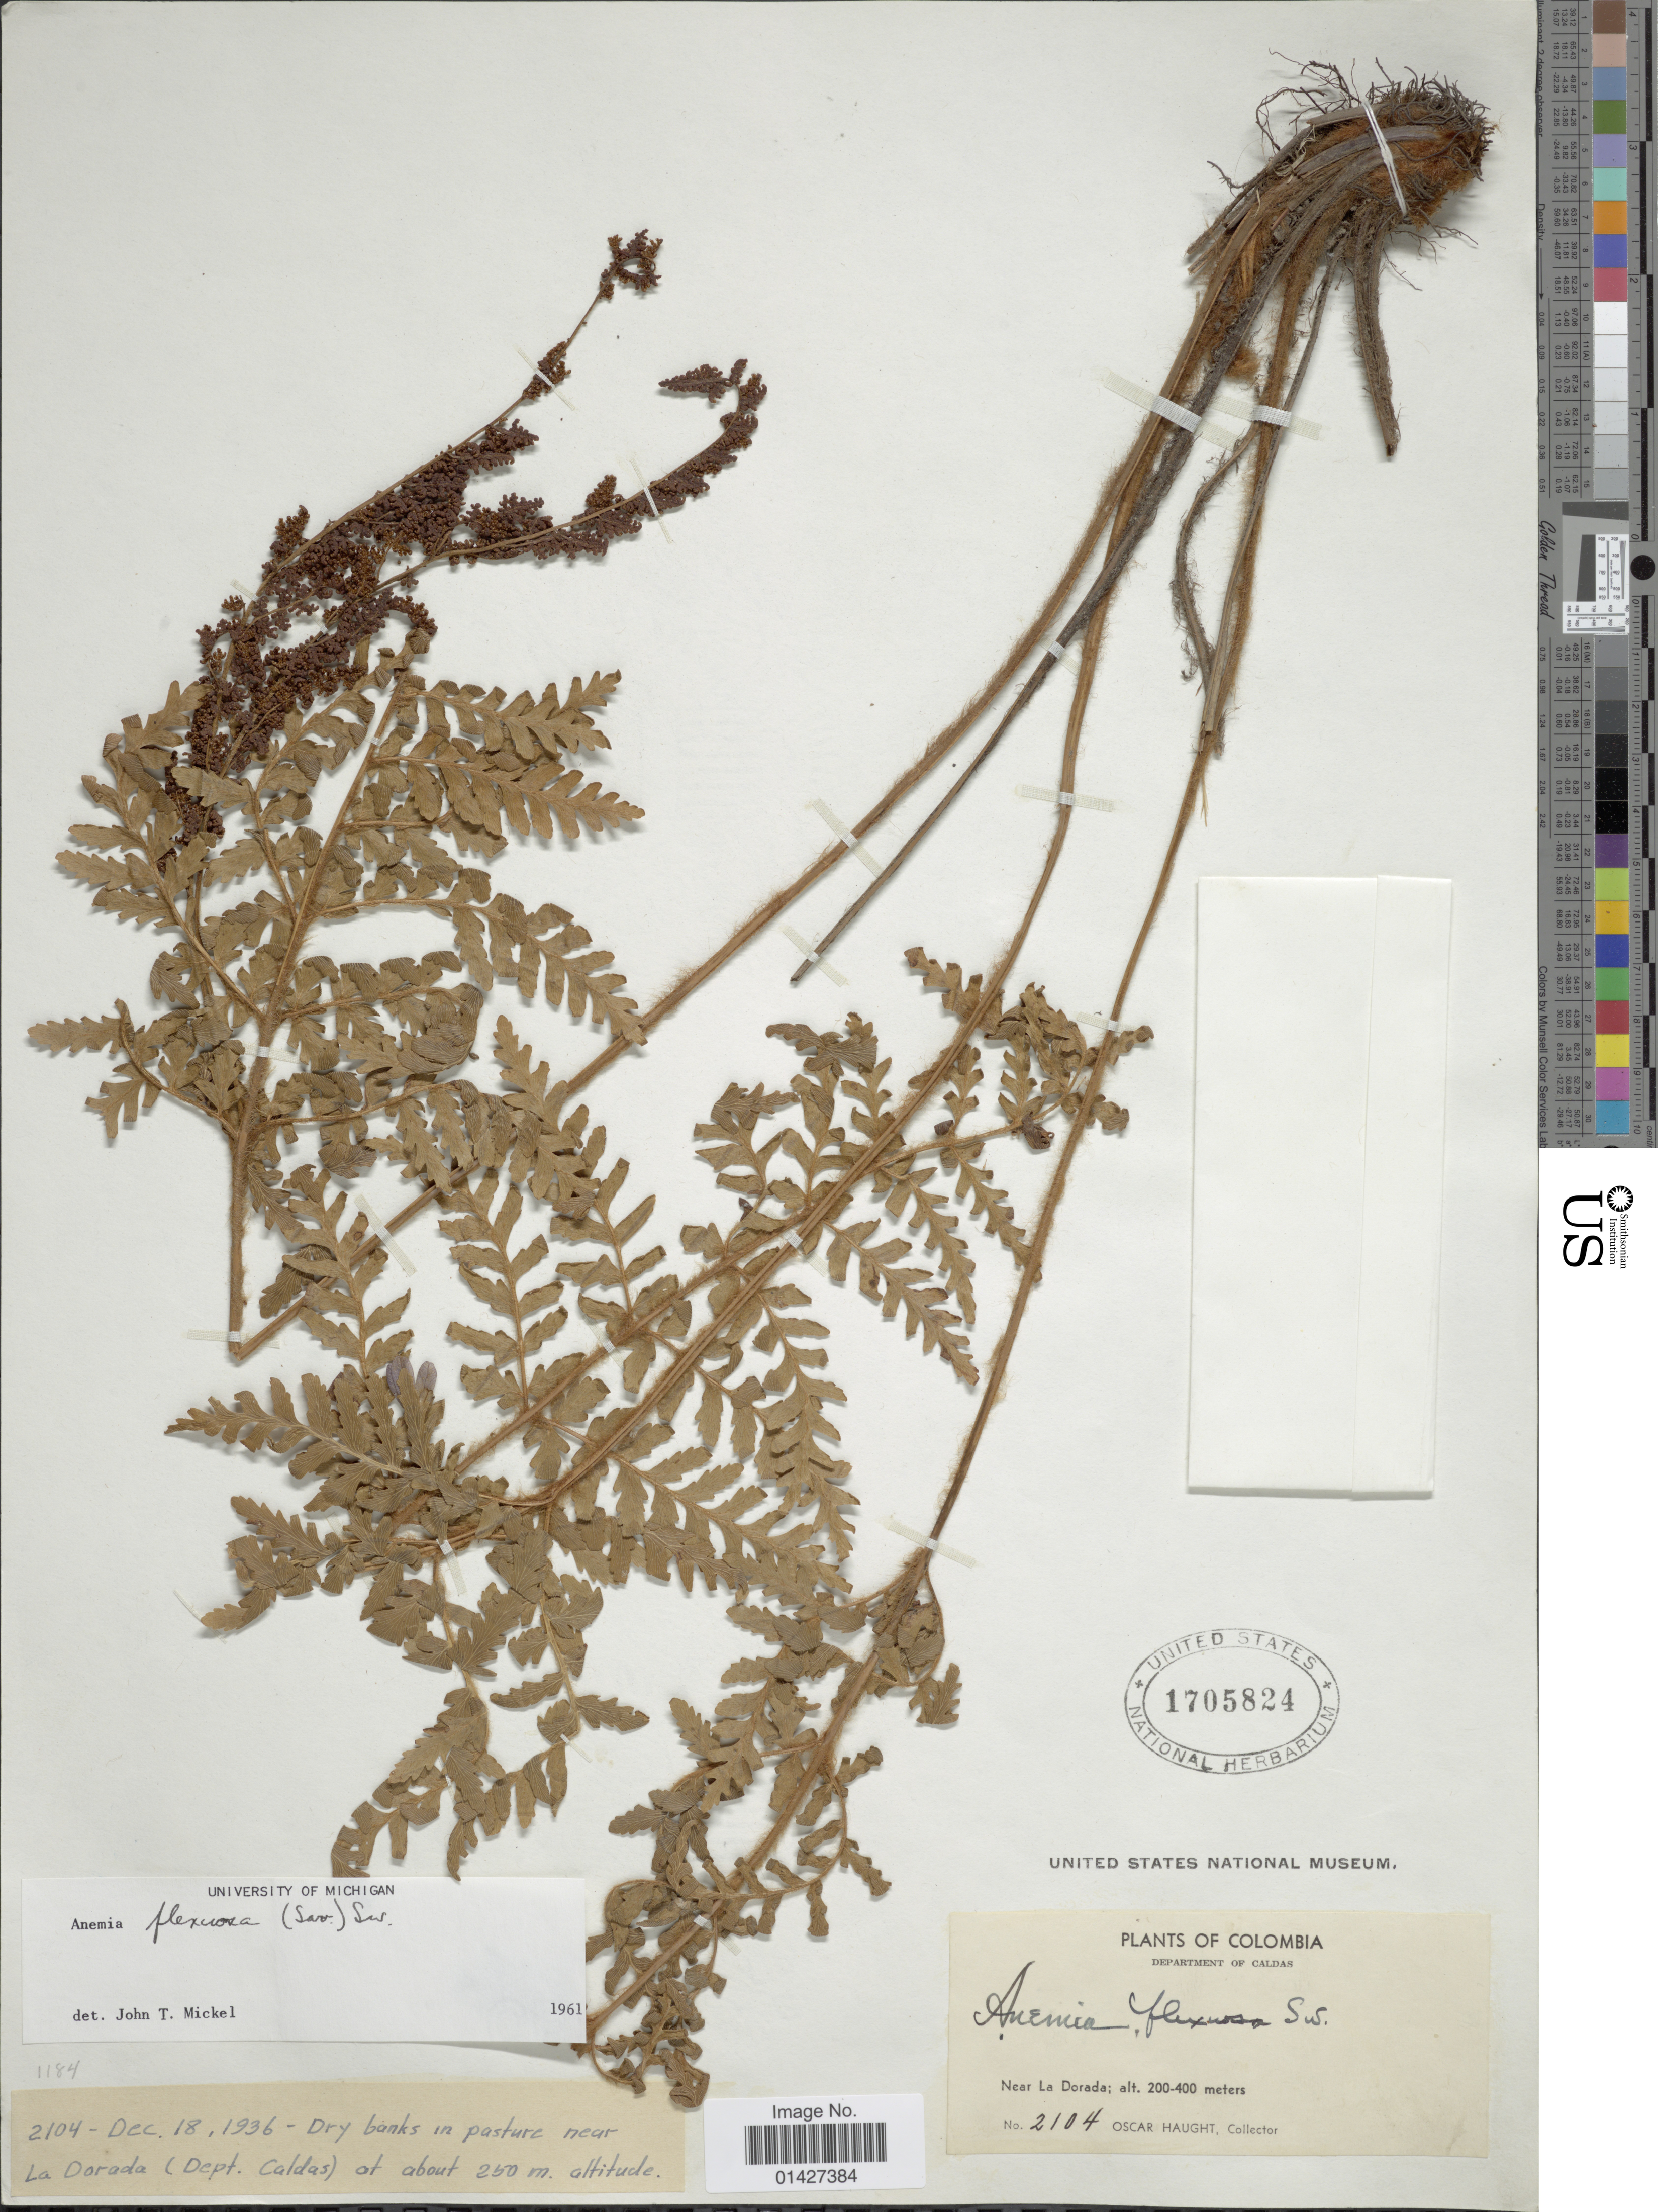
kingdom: Plantae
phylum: Tracheophyta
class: Polypodiopsida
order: Schizaeales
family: Anemiaceae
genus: Anemia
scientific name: Anemia flexuosa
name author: (Savigny) Sw.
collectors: O. L. Haught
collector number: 2104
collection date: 1936-12-18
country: Colombia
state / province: Caldas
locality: Dry banks in pasture near La Dorada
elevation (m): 200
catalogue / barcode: US 1705824